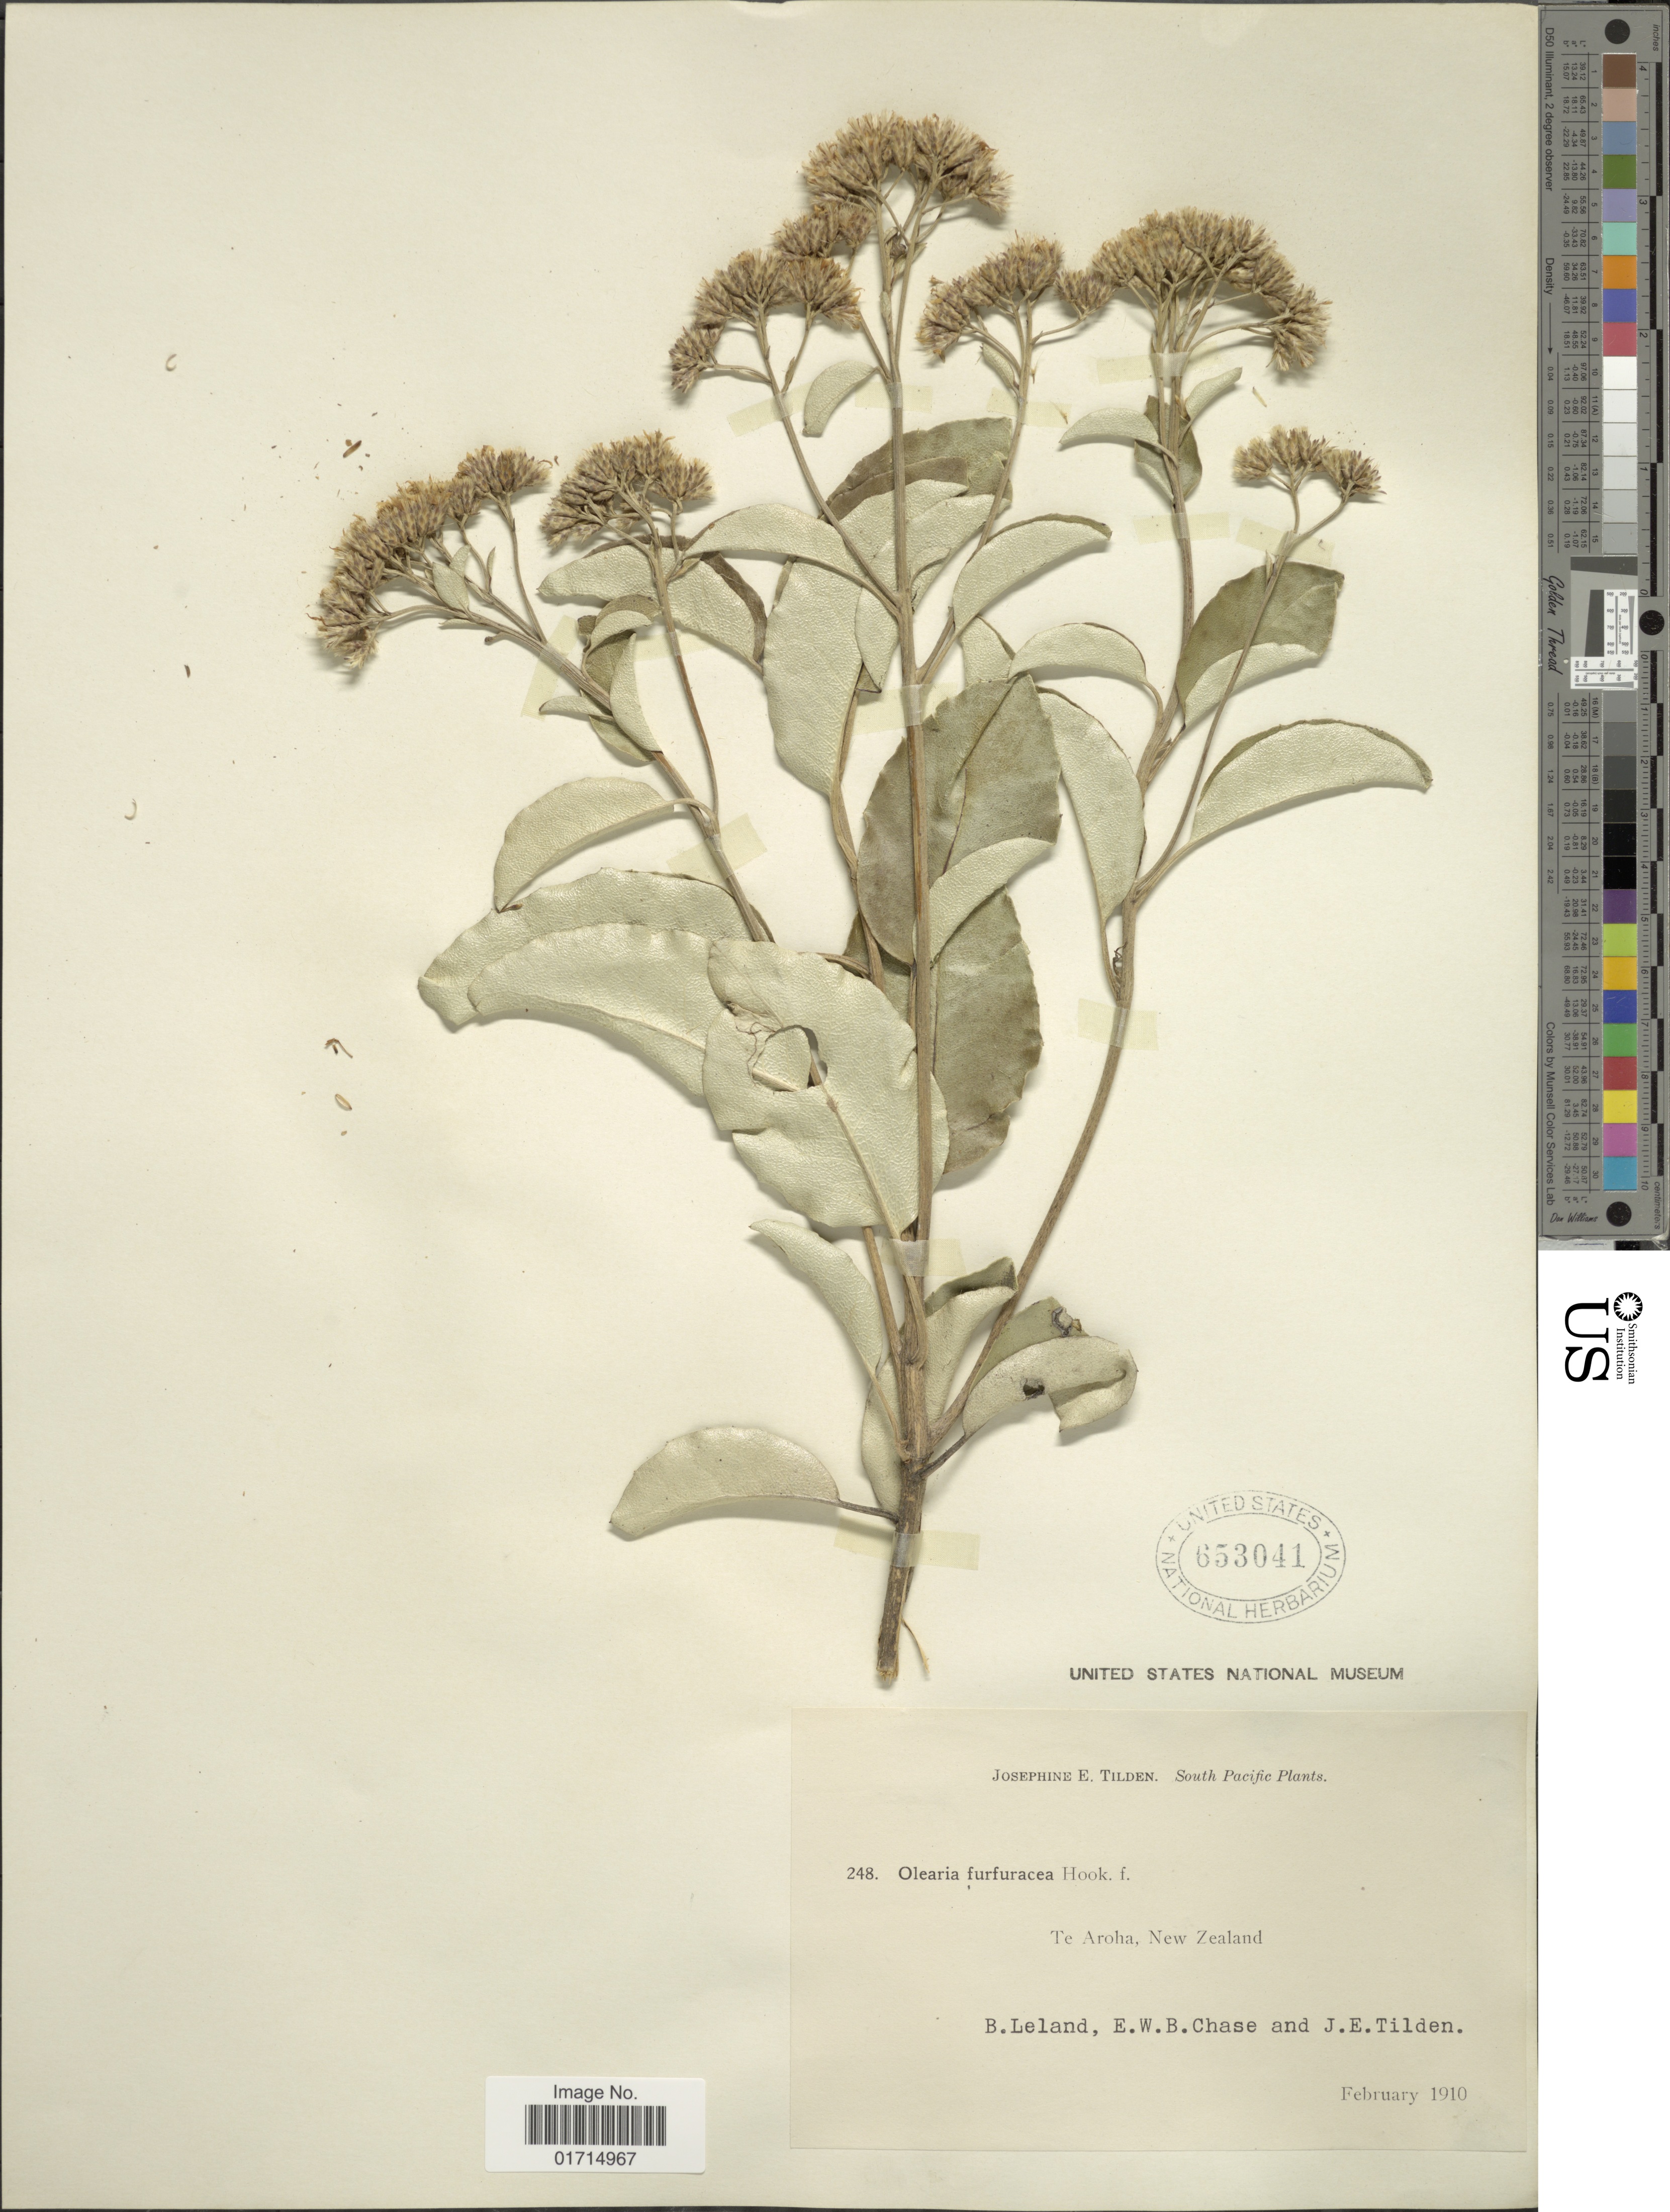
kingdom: Plantae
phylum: Tracheophyta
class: Magnoliopsida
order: Asterales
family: Asteraceae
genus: Olearia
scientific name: Olearia furfuracea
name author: (A. Rich.) Hook. f.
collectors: B. Leland, E. W. Chase & J. E. Tilden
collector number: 248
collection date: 1910-02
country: New Zealand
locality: Te Aroha, New Zealand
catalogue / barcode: US 653041